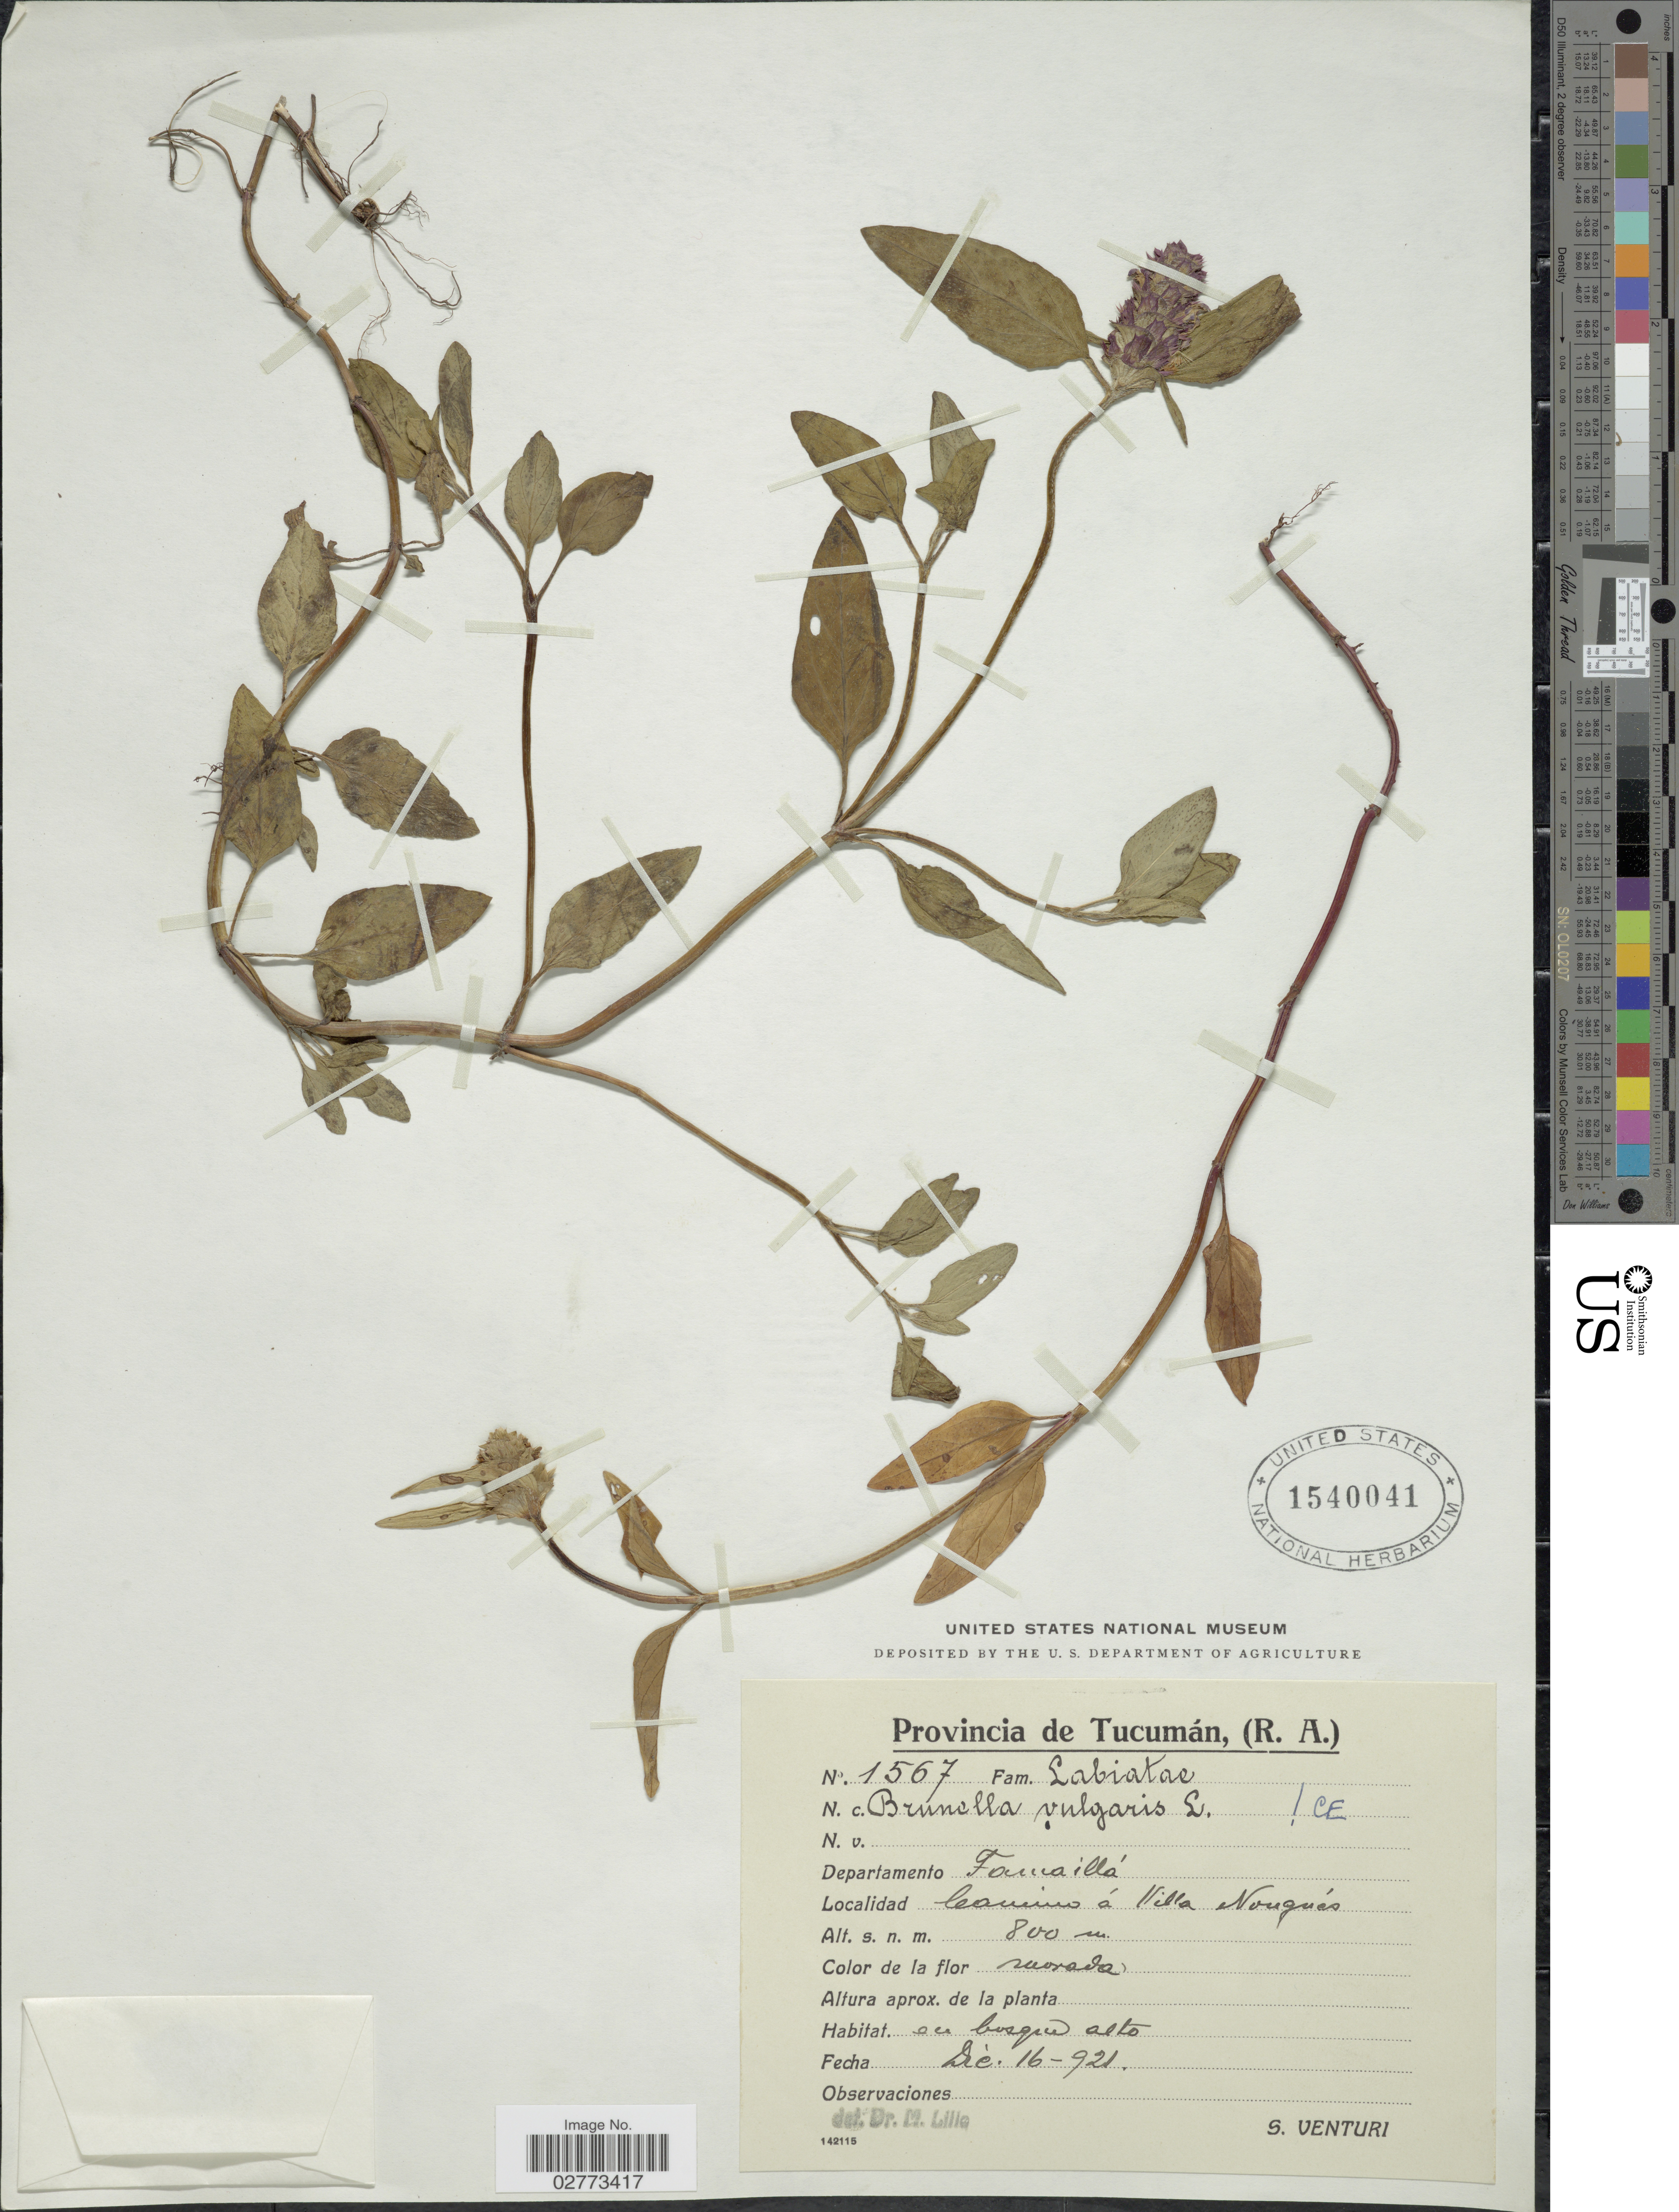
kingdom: Plantae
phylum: Tracheophyta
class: Magnoliopsida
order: Lamiales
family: Lamiaceae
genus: Prunella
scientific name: Prunella vulgaris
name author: L.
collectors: S. Venturi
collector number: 1567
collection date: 1921-12-16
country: Argentina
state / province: Tucuman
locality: Departamento Famaillá. Camino á Villa Nougués.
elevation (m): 800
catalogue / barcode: US 1540041